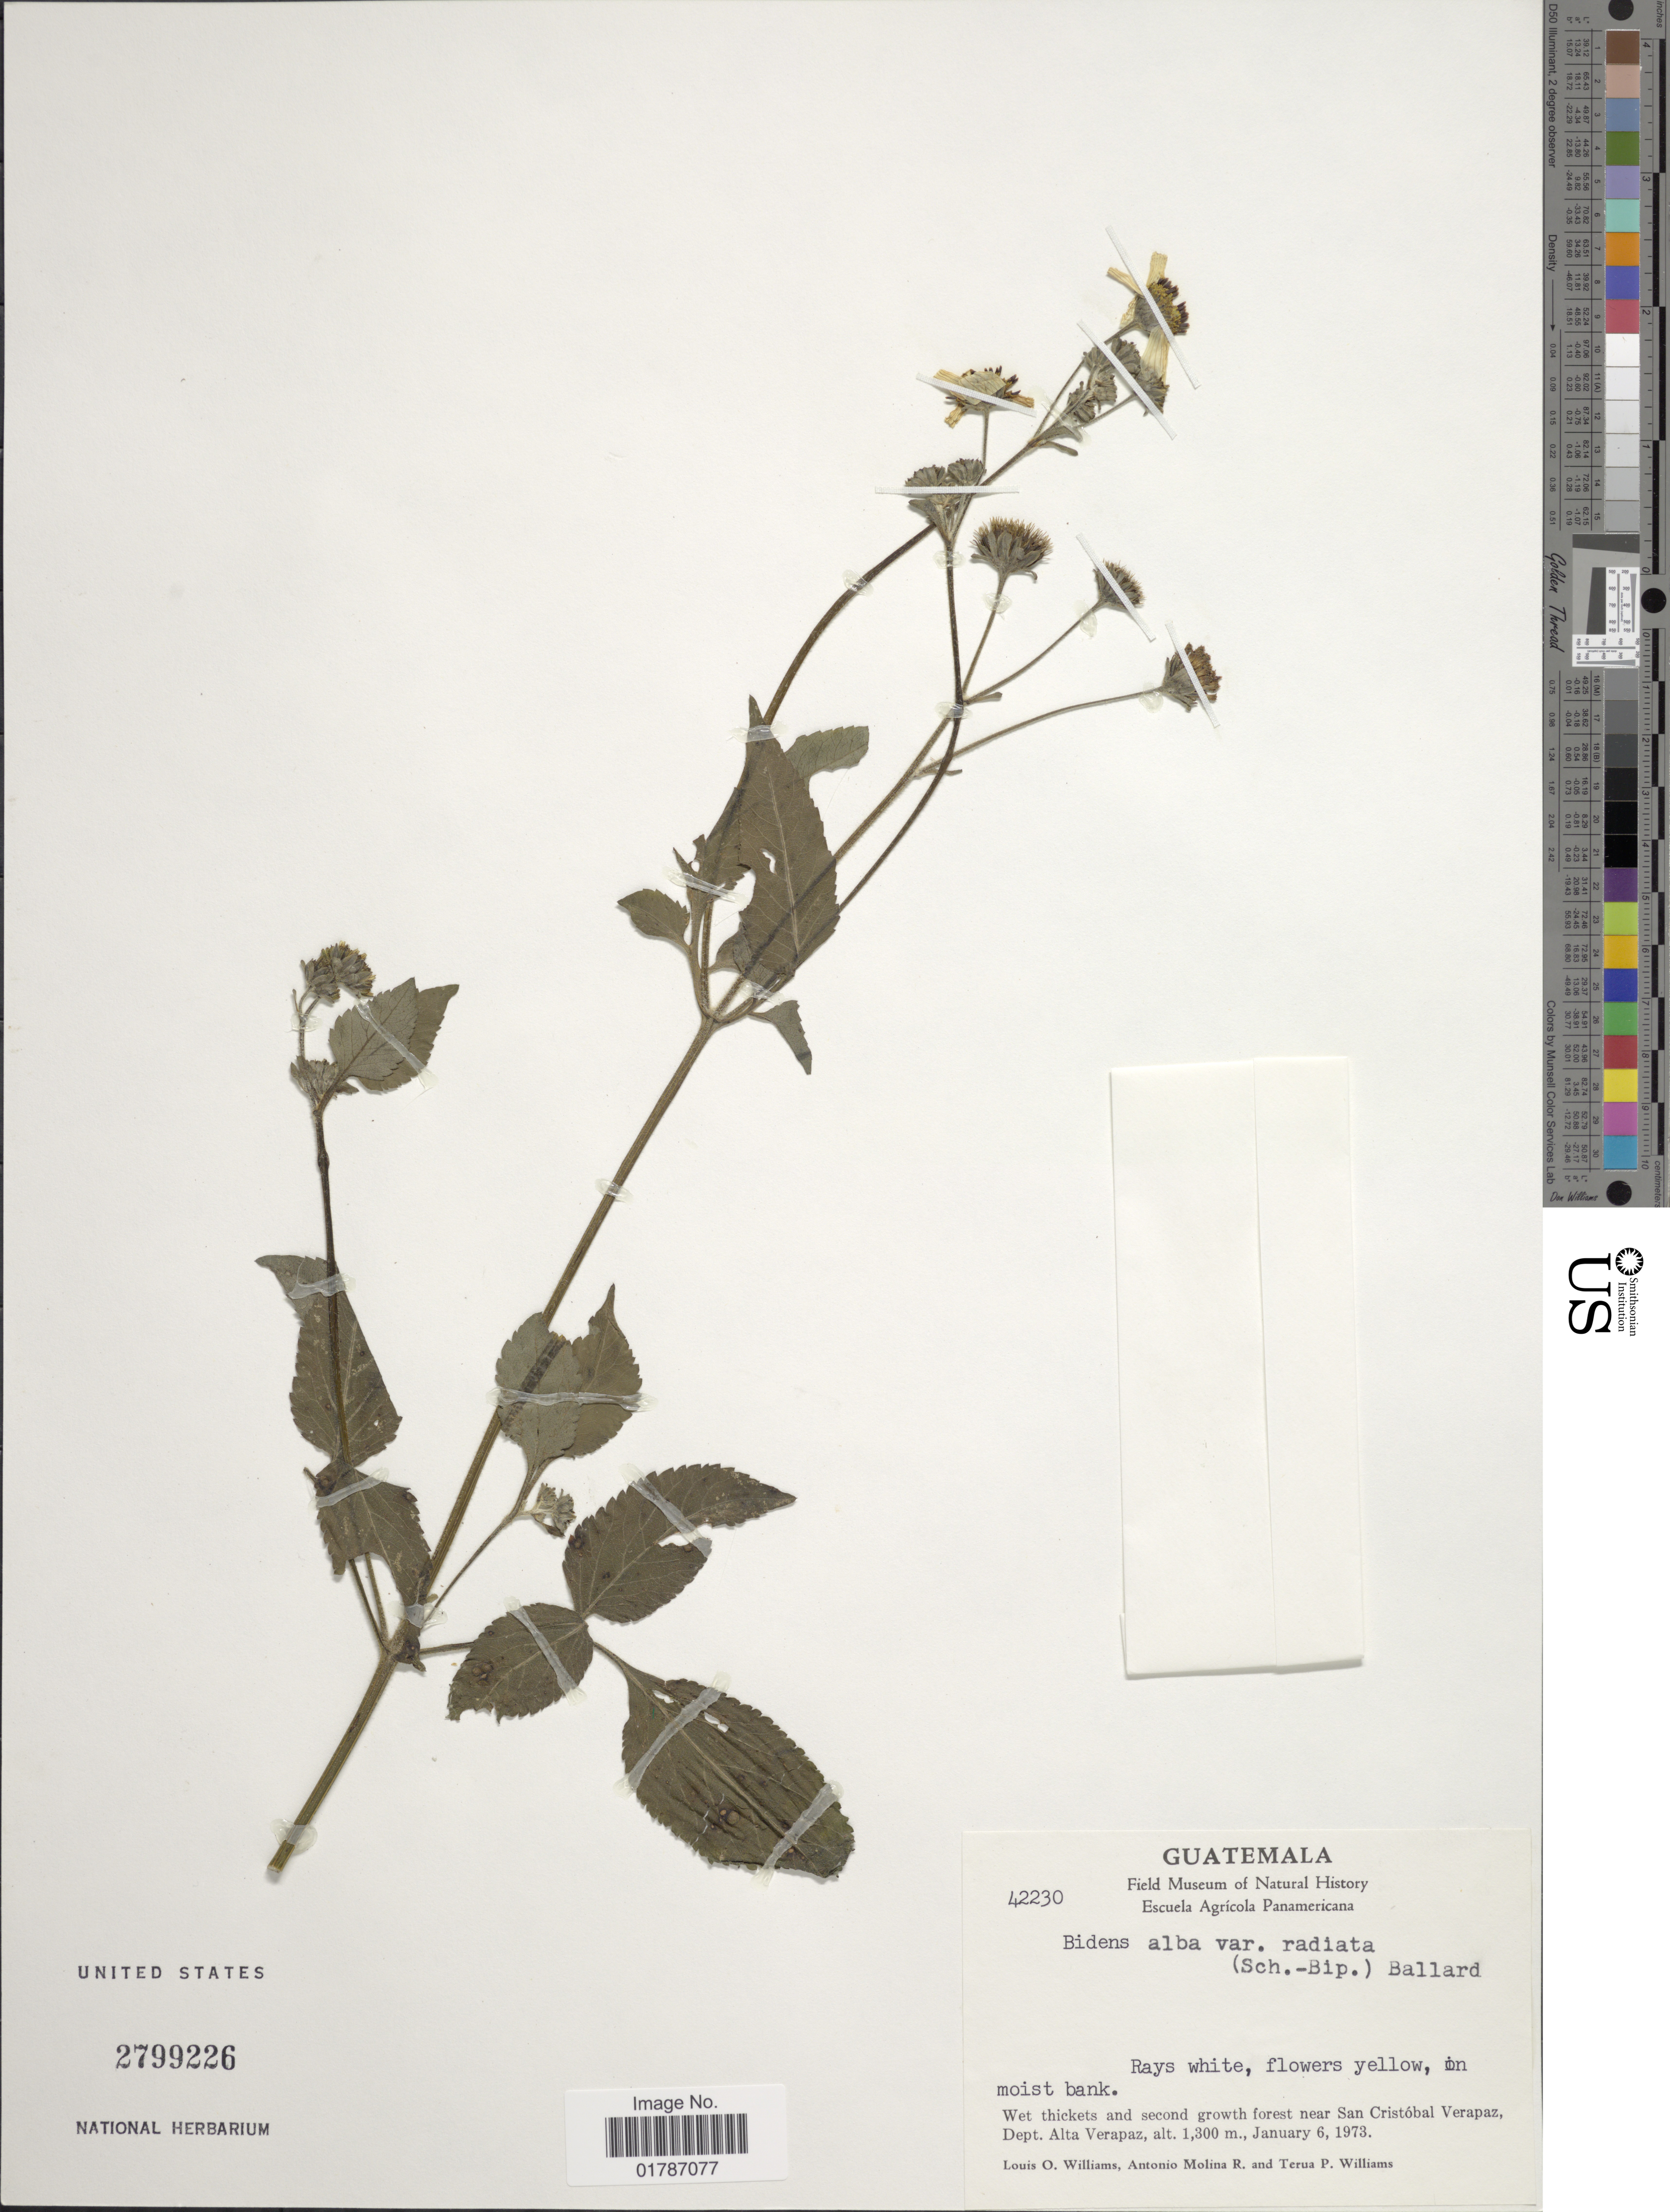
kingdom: Plantae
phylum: Tracheophyta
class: Magnoliopsida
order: Asterales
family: Asteraceae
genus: Bidens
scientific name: Bidens alba var. radiata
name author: (Sch. Bip.) R.E. Ballard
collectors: L. O. Williams, A. Molina R. & T. P. Williams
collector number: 42230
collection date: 1973-01-06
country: Guatemala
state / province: Alta Verapaz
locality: Wet thickets and second growth forest near San Cristobal Verapaz, Dept. Alta Verapaz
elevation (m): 1300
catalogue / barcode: US 2799226